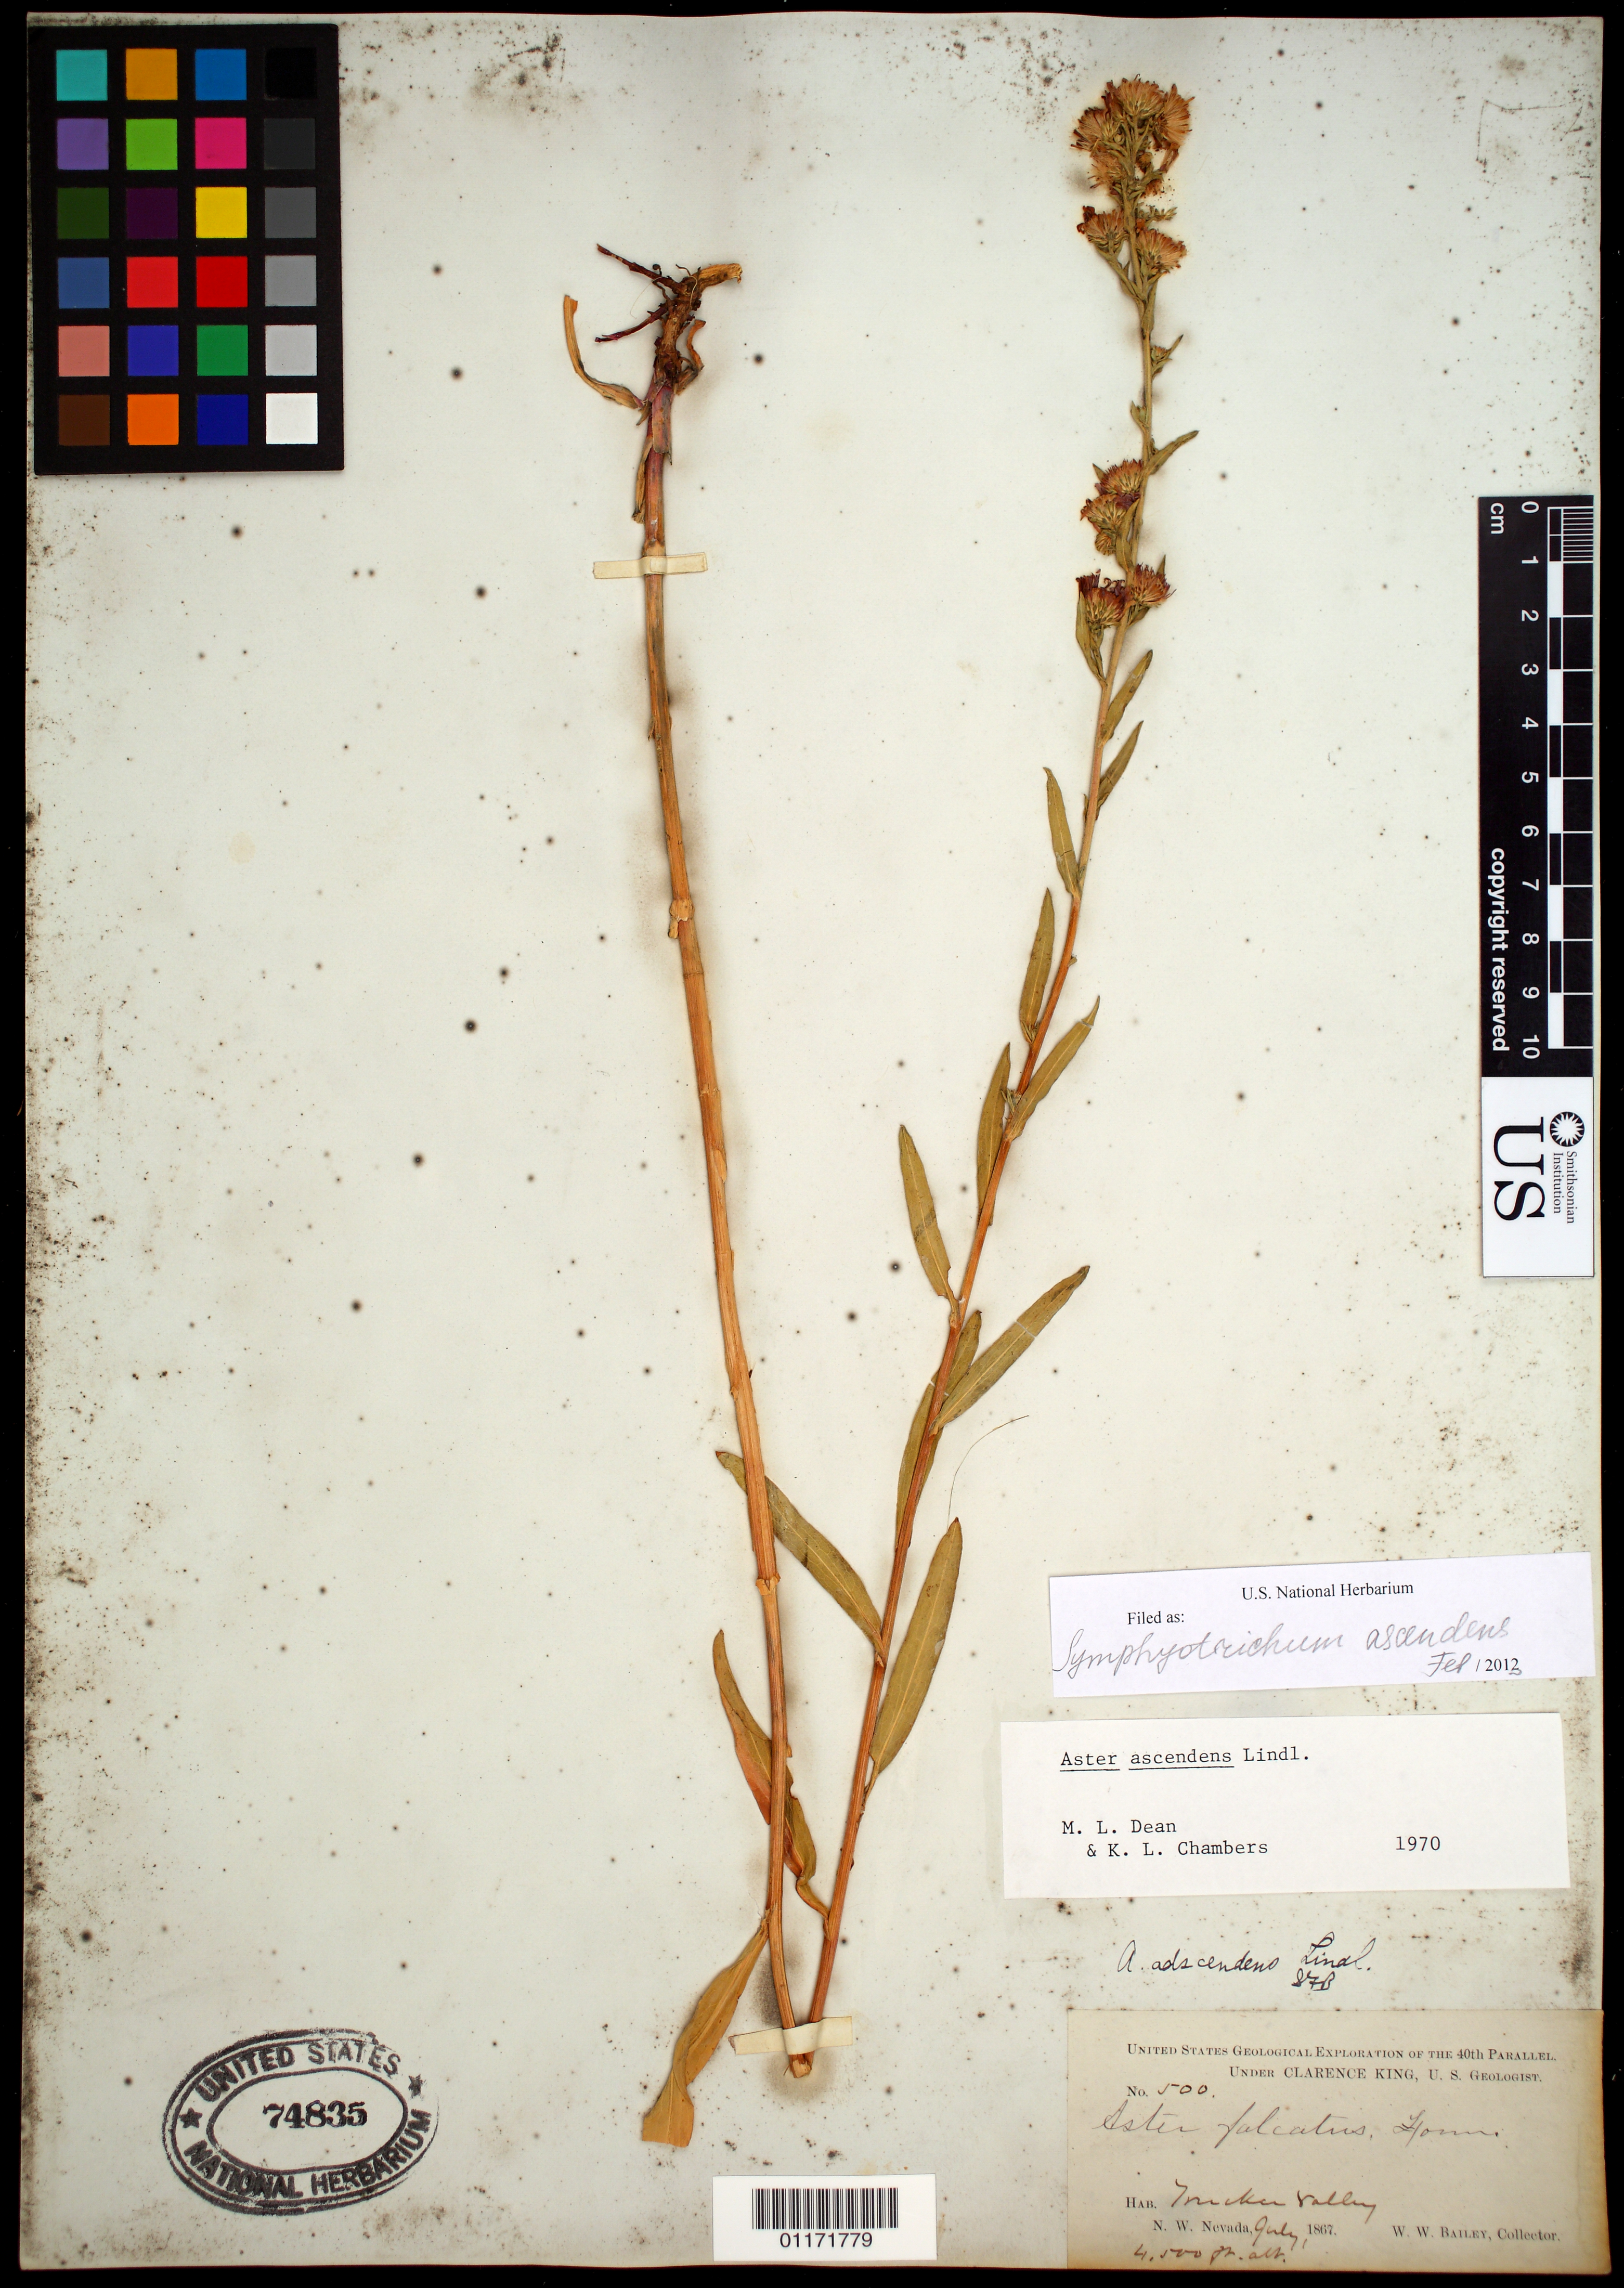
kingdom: Plantae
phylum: Tracheophyta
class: Magnoliopsida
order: Asterales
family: Asteraceae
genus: Symphyotrichum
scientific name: Symphyotrichum ascendens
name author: (Lindl.) G.L. Nesom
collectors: W. W. Bailey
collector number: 500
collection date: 1867-07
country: United States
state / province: Nevada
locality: Truckee Valley, N.W. Nevada.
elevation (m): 1372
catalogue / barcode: US 74835